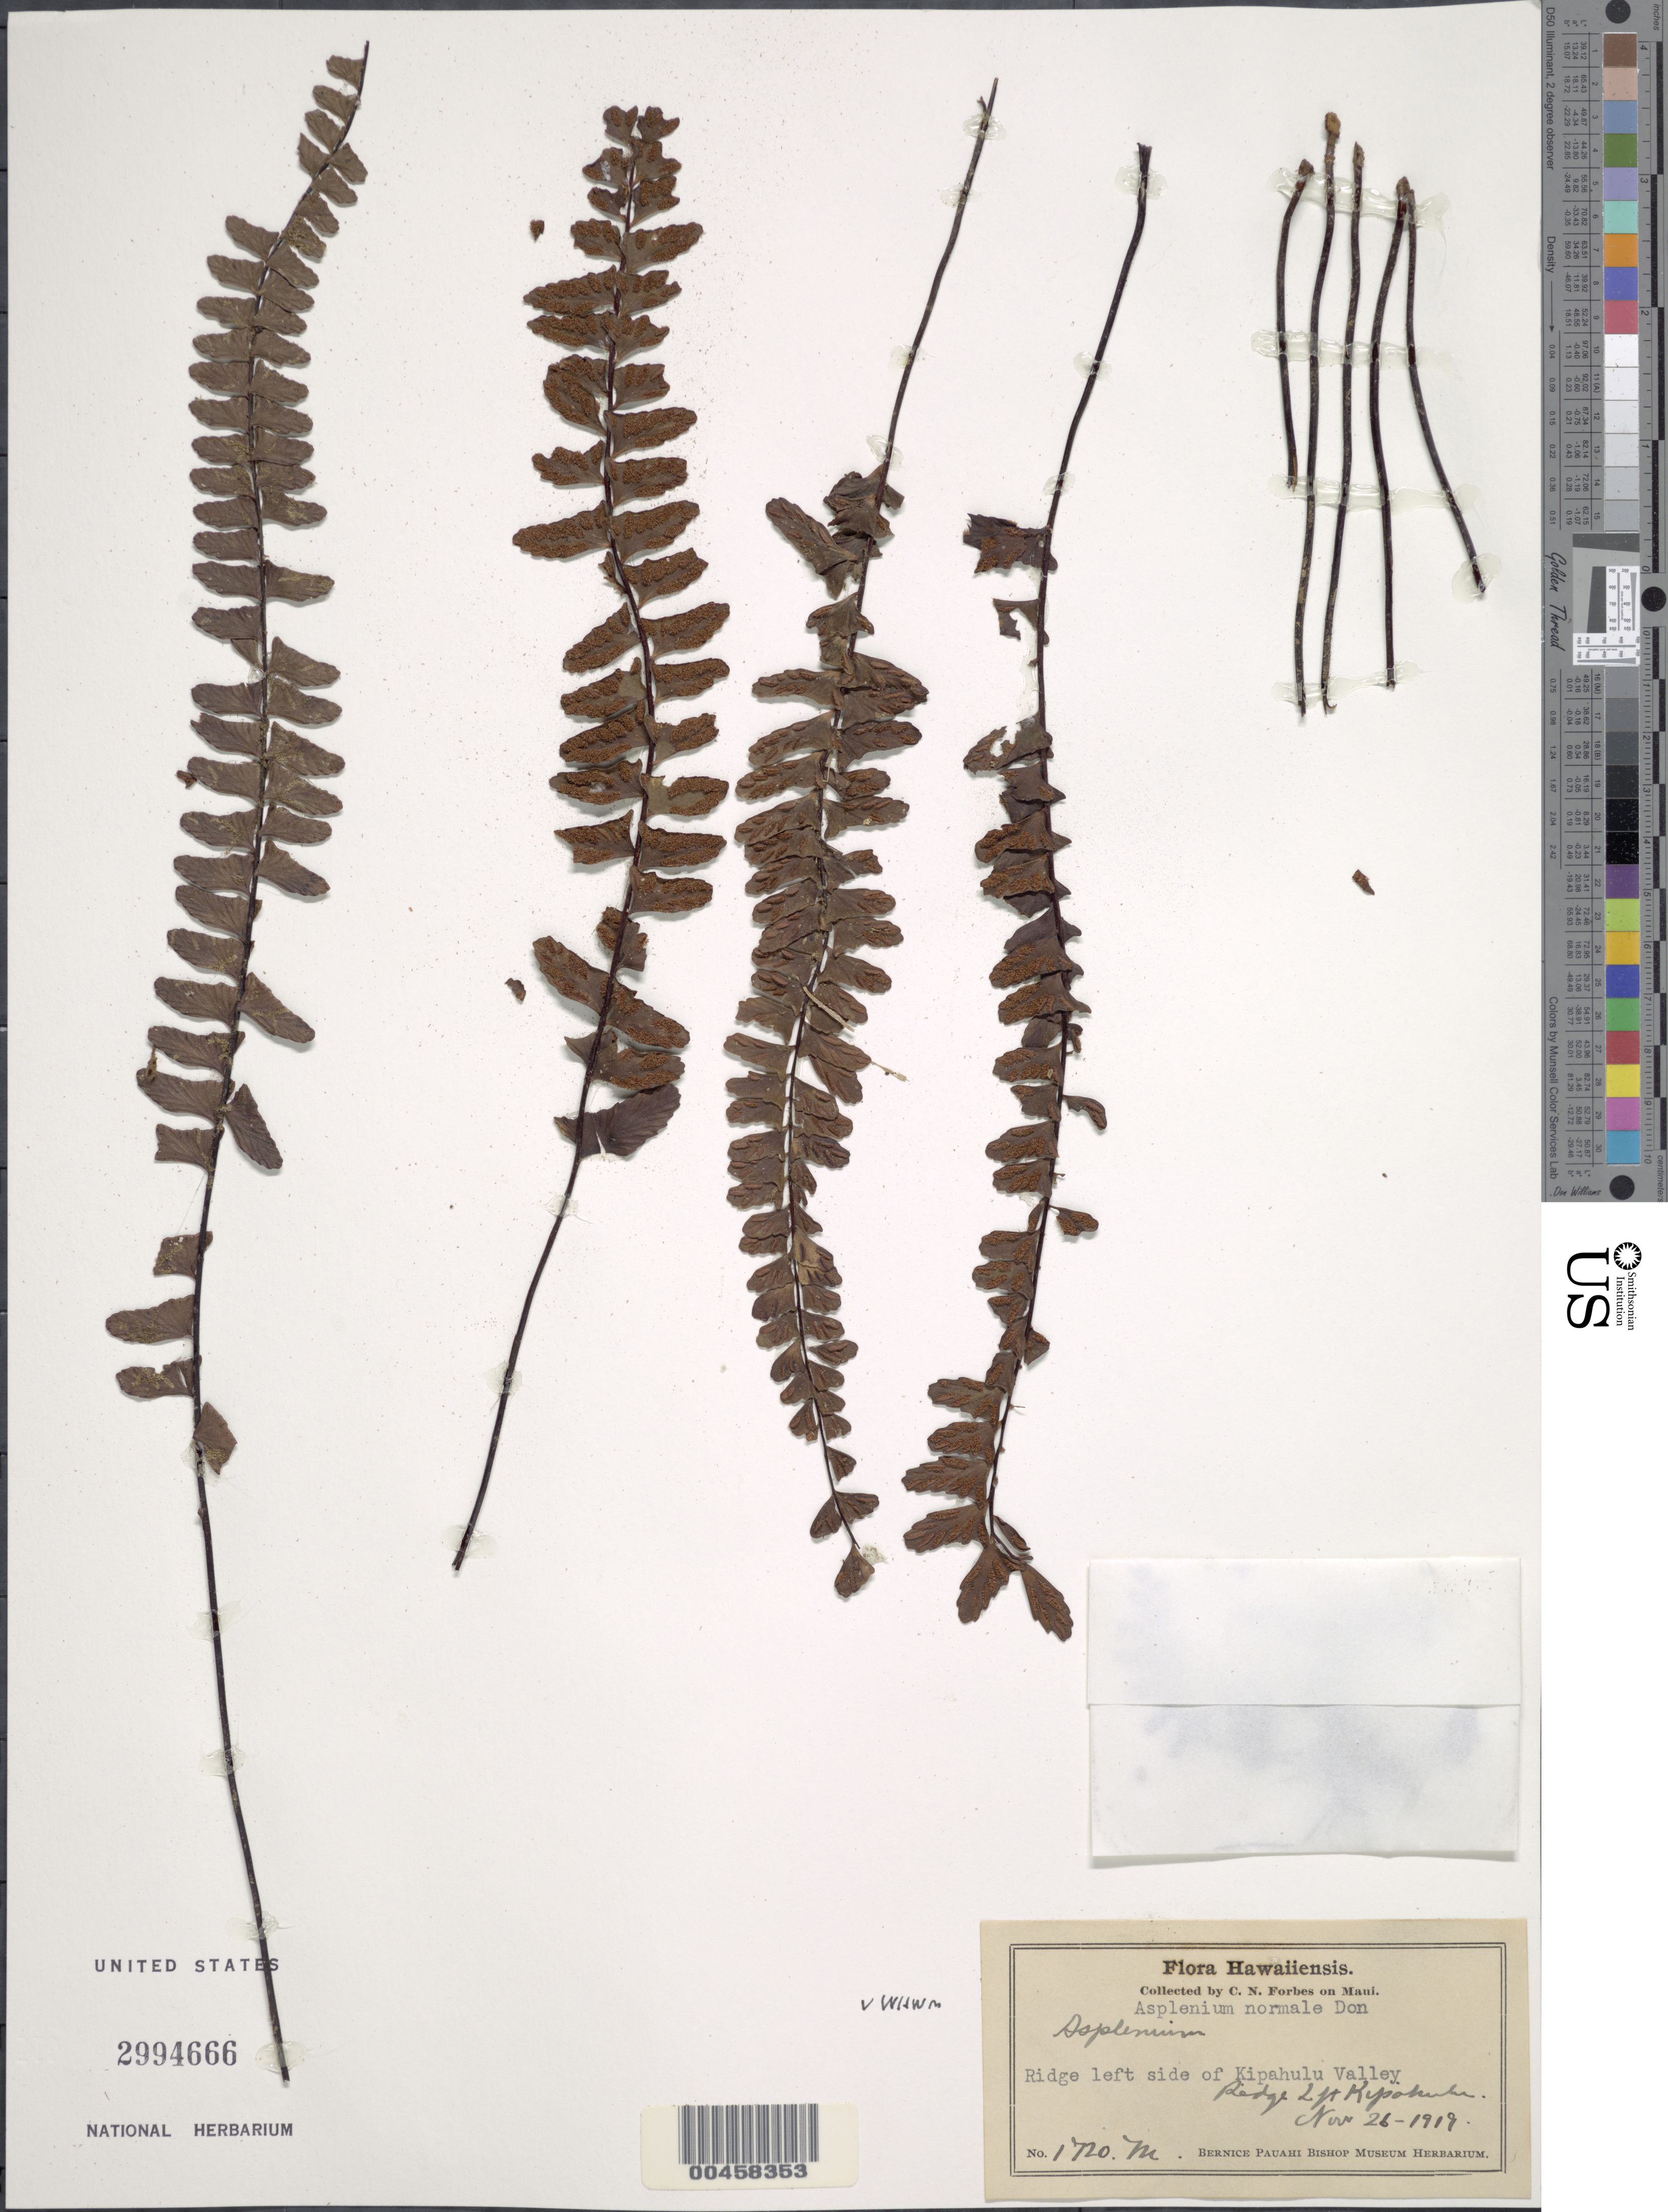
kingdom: Plantae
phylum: Tracheophyta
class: Polypodiopsida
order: Polypodiales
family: Aspleniaceae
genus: Asplenium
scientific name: Asplenium normale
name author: D. Don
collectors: C. N. Forbes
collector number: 1720.M.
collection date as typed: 26 Nov 1919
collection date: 1919-11-26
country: United States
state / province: Hawaii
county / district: Maui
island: Maui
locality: Ridge left side of Kipahulu Valley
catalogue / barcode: US 2994666